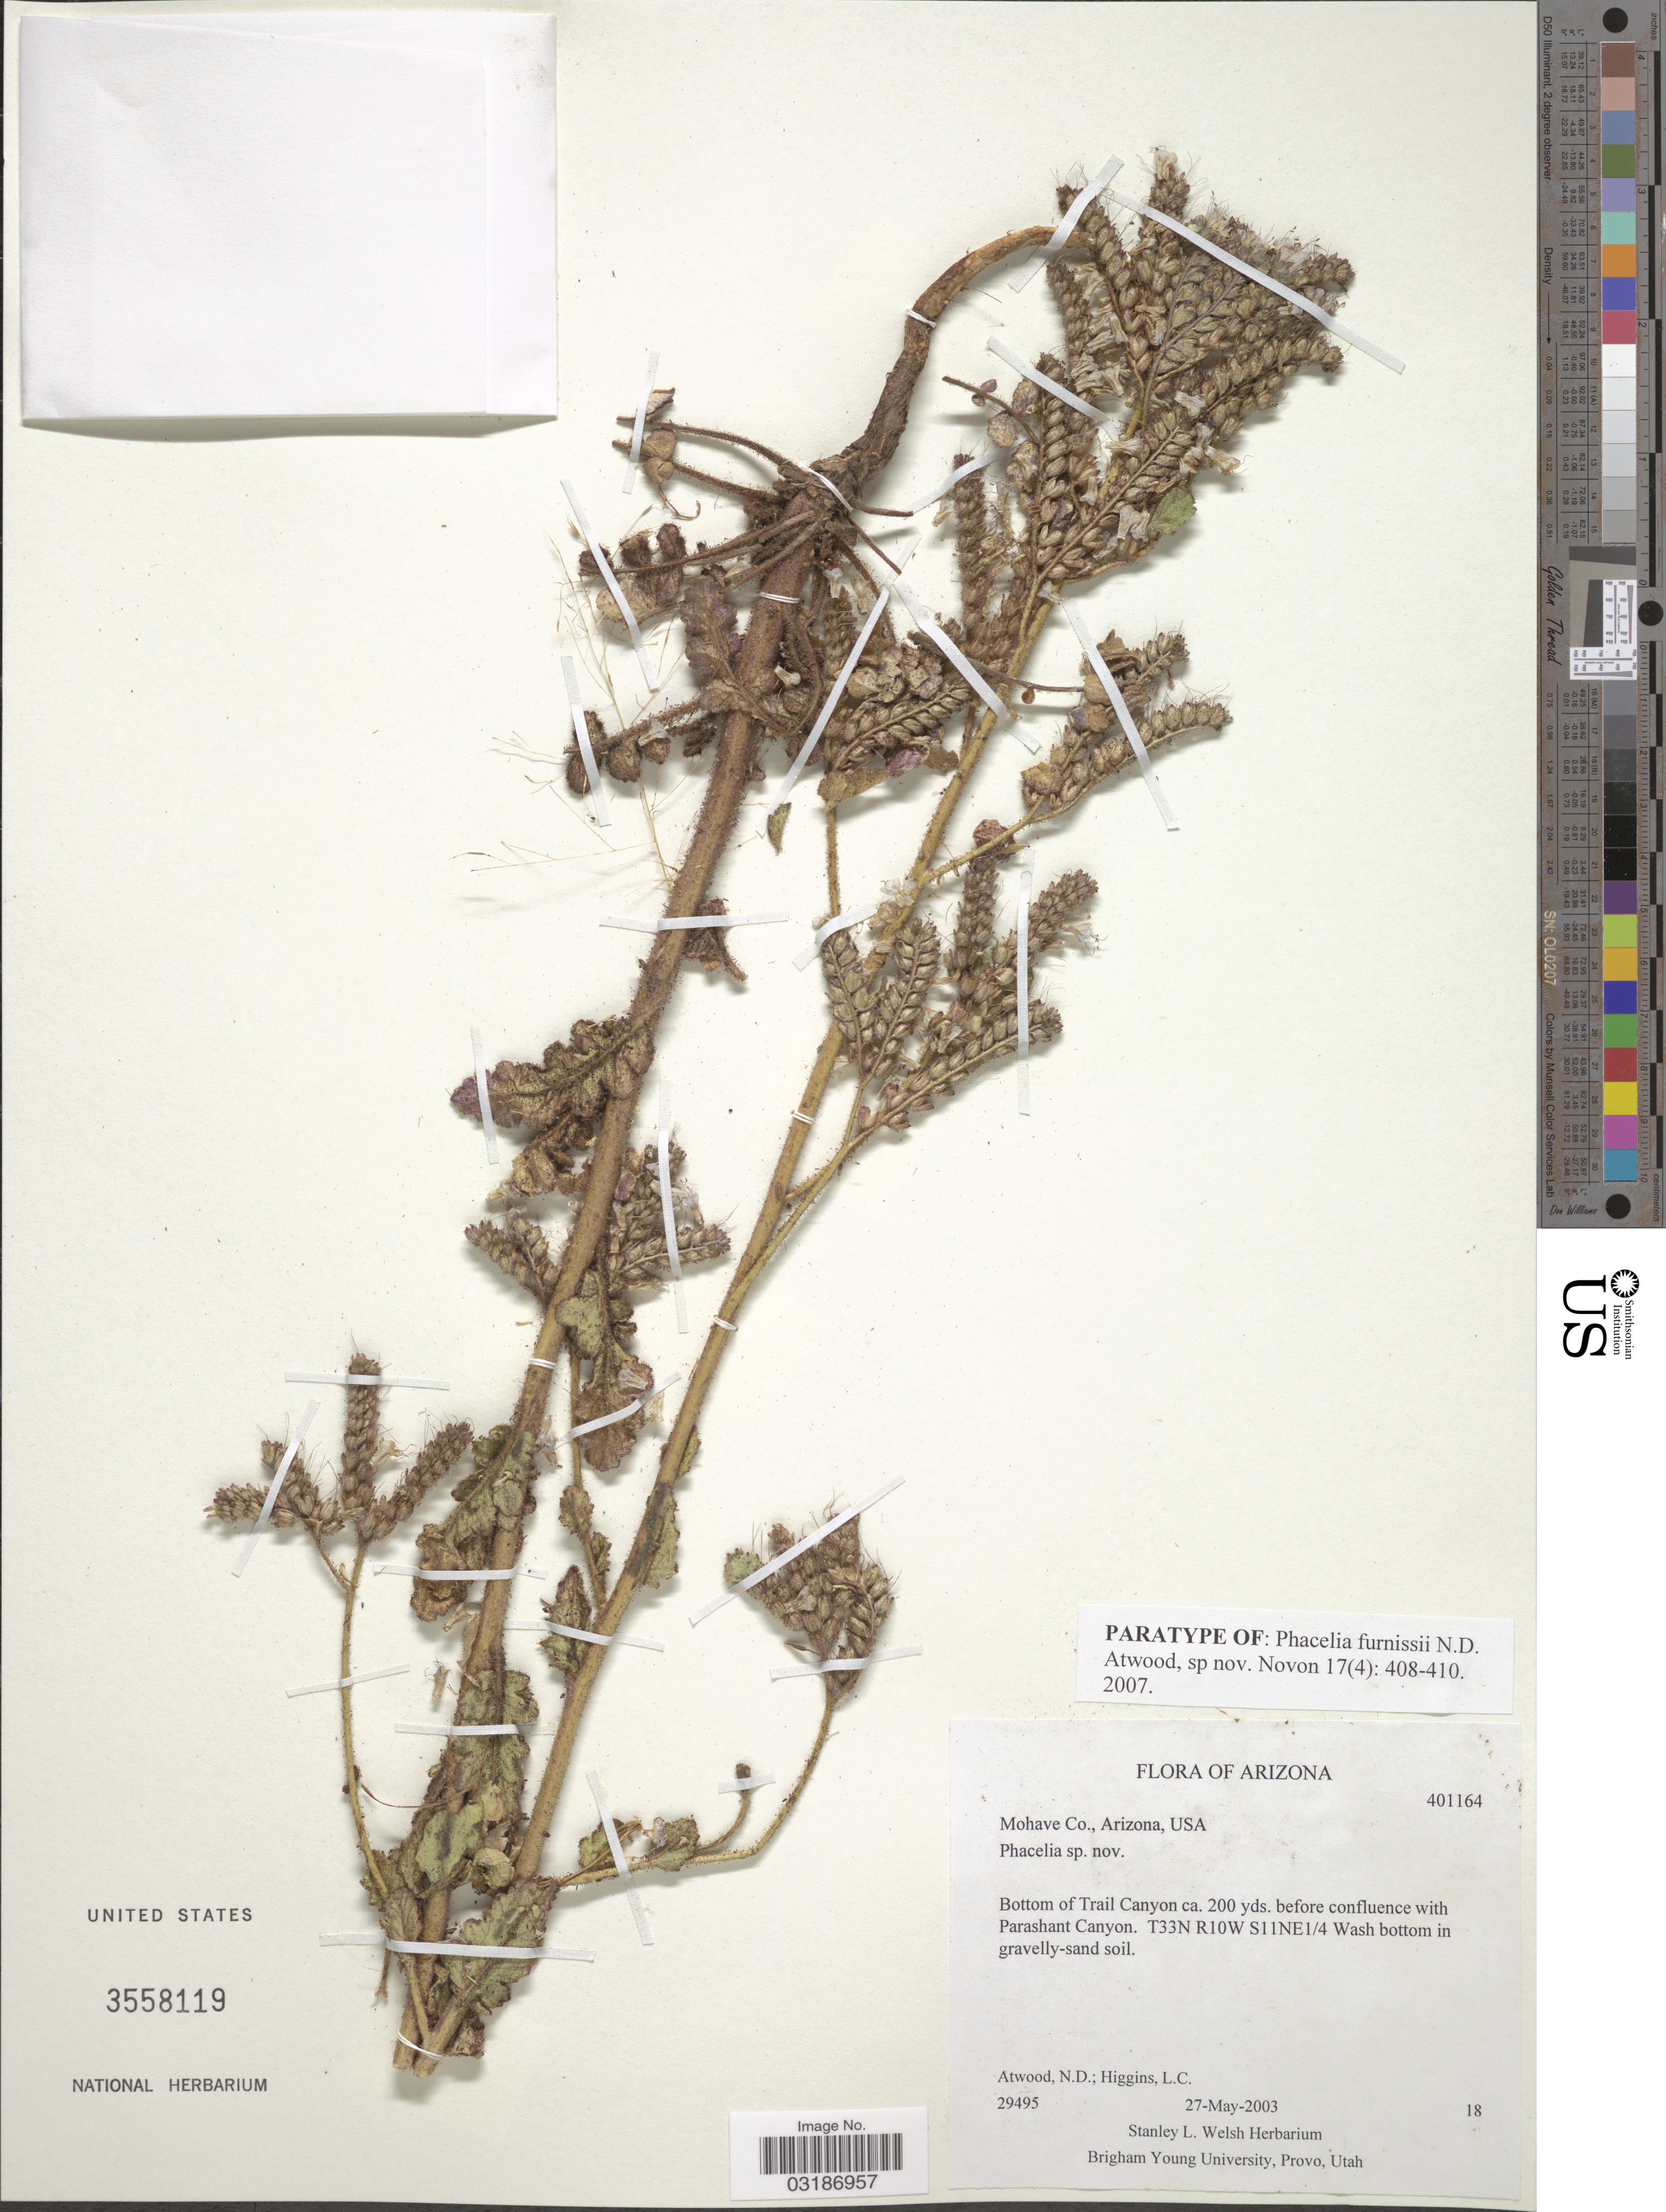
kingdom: Plantae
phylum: Tracheophyta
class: Magnoliopsida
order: Boraginales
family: Hydrophyllaceae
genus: Phacelia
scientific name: Phacelia hughesii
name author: Atwood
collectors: N. Atwood & L. Higgins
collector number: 29495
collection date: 2003-05-27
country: United States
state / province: Arizona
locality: Mohave Co. Bottom of Trail Canyon ca. 200 yds. before confluence with Parashant Canyon. T33N R10W S11NE1/4 Wash bottom in gravelly.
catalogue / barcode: US 3558119